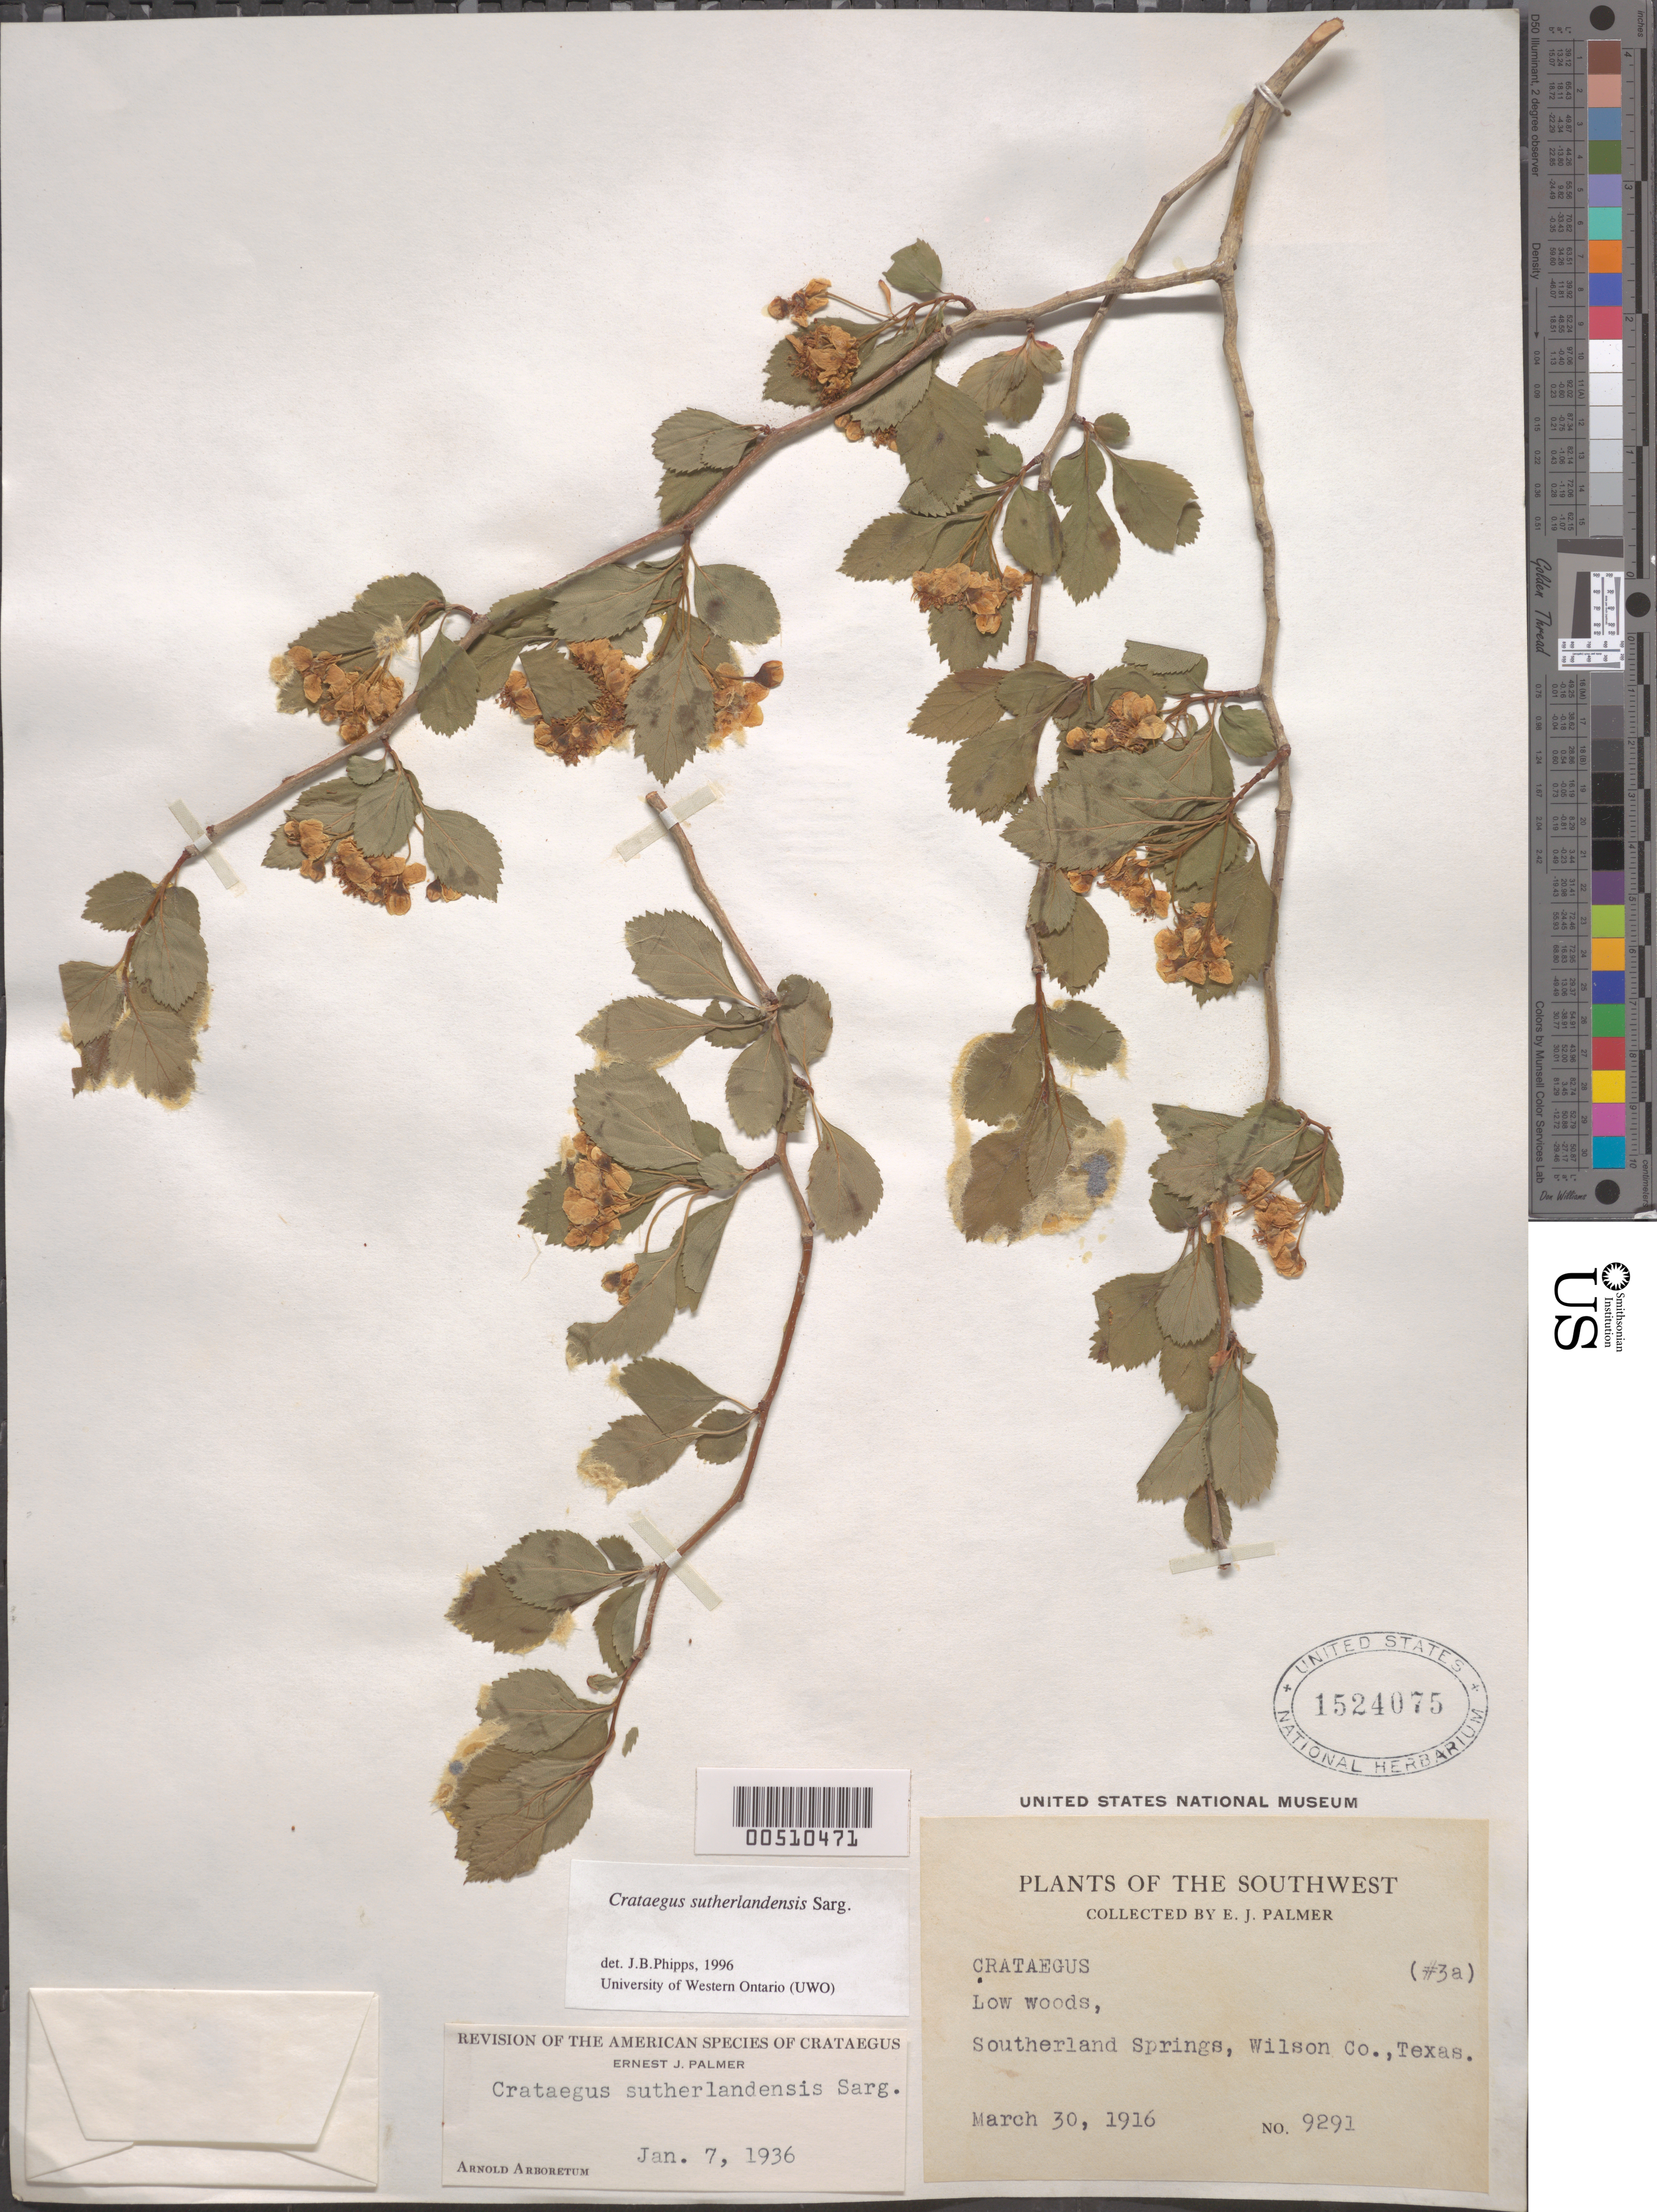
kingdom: Plantae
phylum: Tracheophyta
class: Magnoliopsida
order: Rosales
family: Rosaceae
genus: Crataegus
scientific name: Crataegus viridis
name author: L.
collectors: E. J. Palmer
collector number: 9291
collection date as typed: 30 Mor 1916 or 30 Mor 1916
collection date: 1916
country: United States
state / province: Texas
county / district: Wilson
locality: Southerland Springs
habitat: Low woods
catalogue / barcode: US 1524075